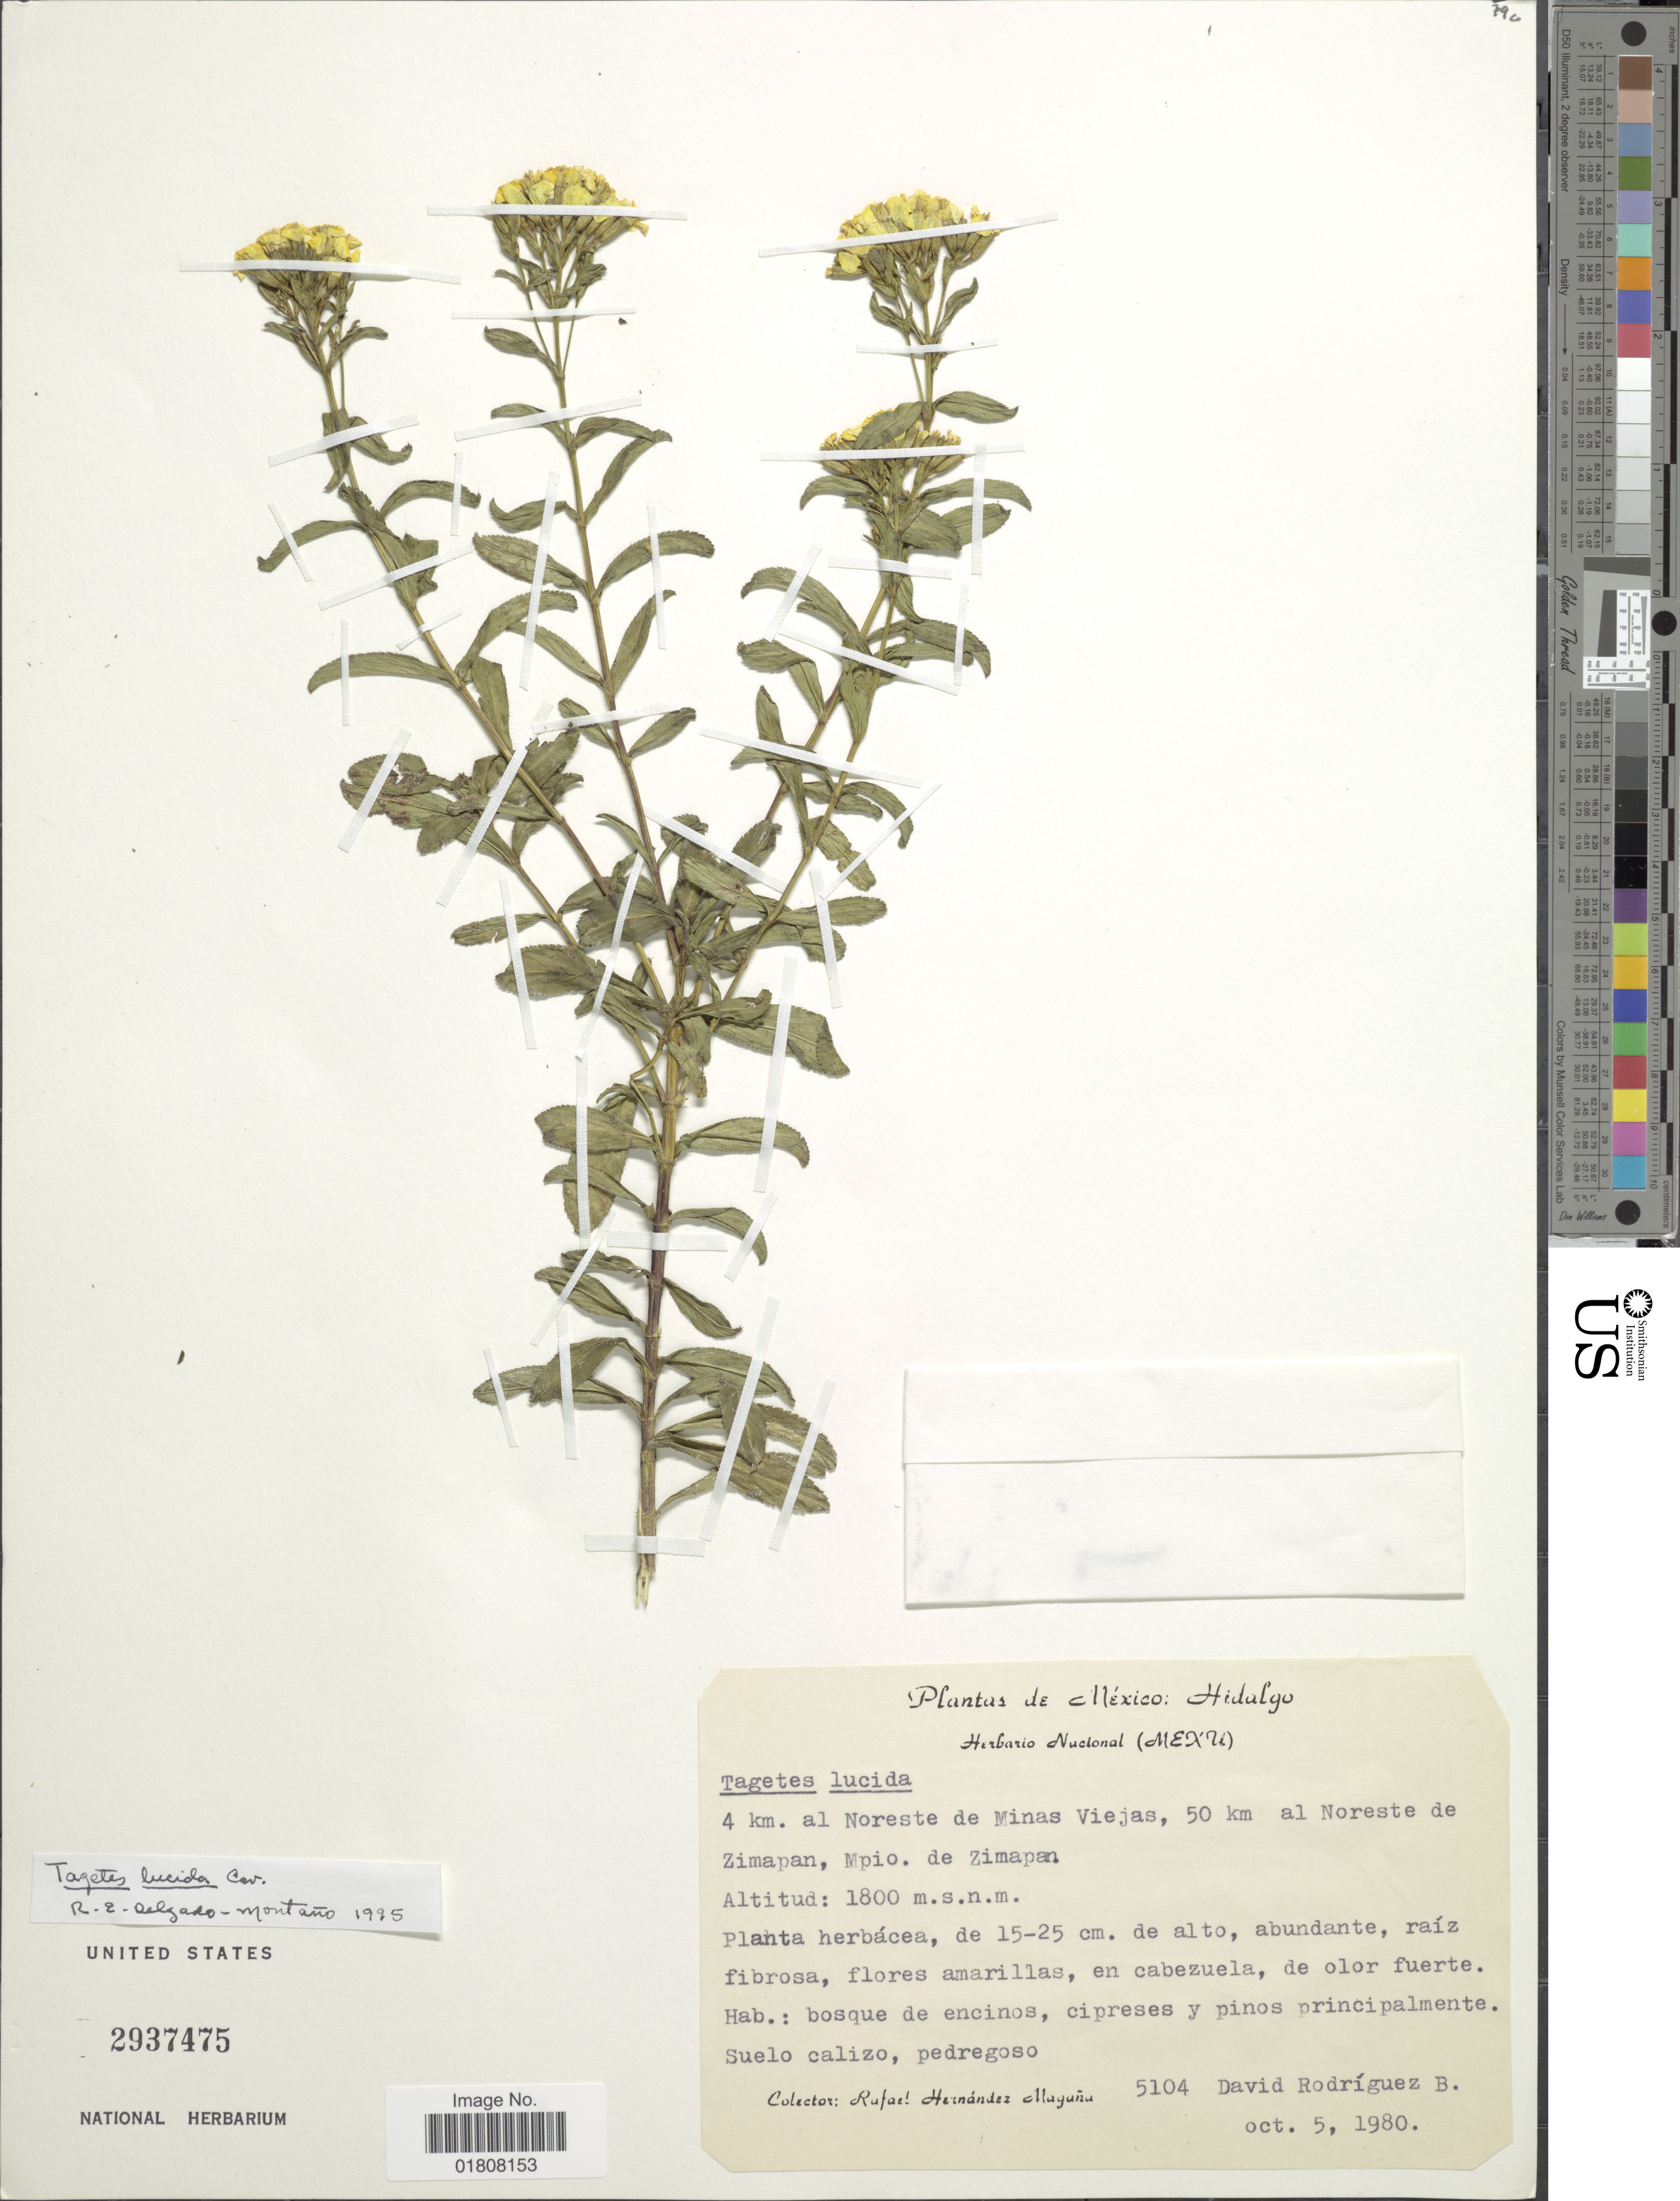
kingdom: Plantae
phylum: Tracheophyta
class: Magnoliopsida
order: Asterales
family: Asteraceae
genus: Tagetes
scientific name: Tagetes lucida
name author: Cav.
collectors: R. Hernández-M. & D. Rodríguez B.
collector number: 5104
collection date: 1980-10-05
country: Mexico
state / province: Hidalgo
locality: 4 km al Noreste de Minas Viejas, 50 km al Noreste de Zimapan, Mpio. de Zimapan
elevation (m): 1800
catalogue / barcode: US 2937475